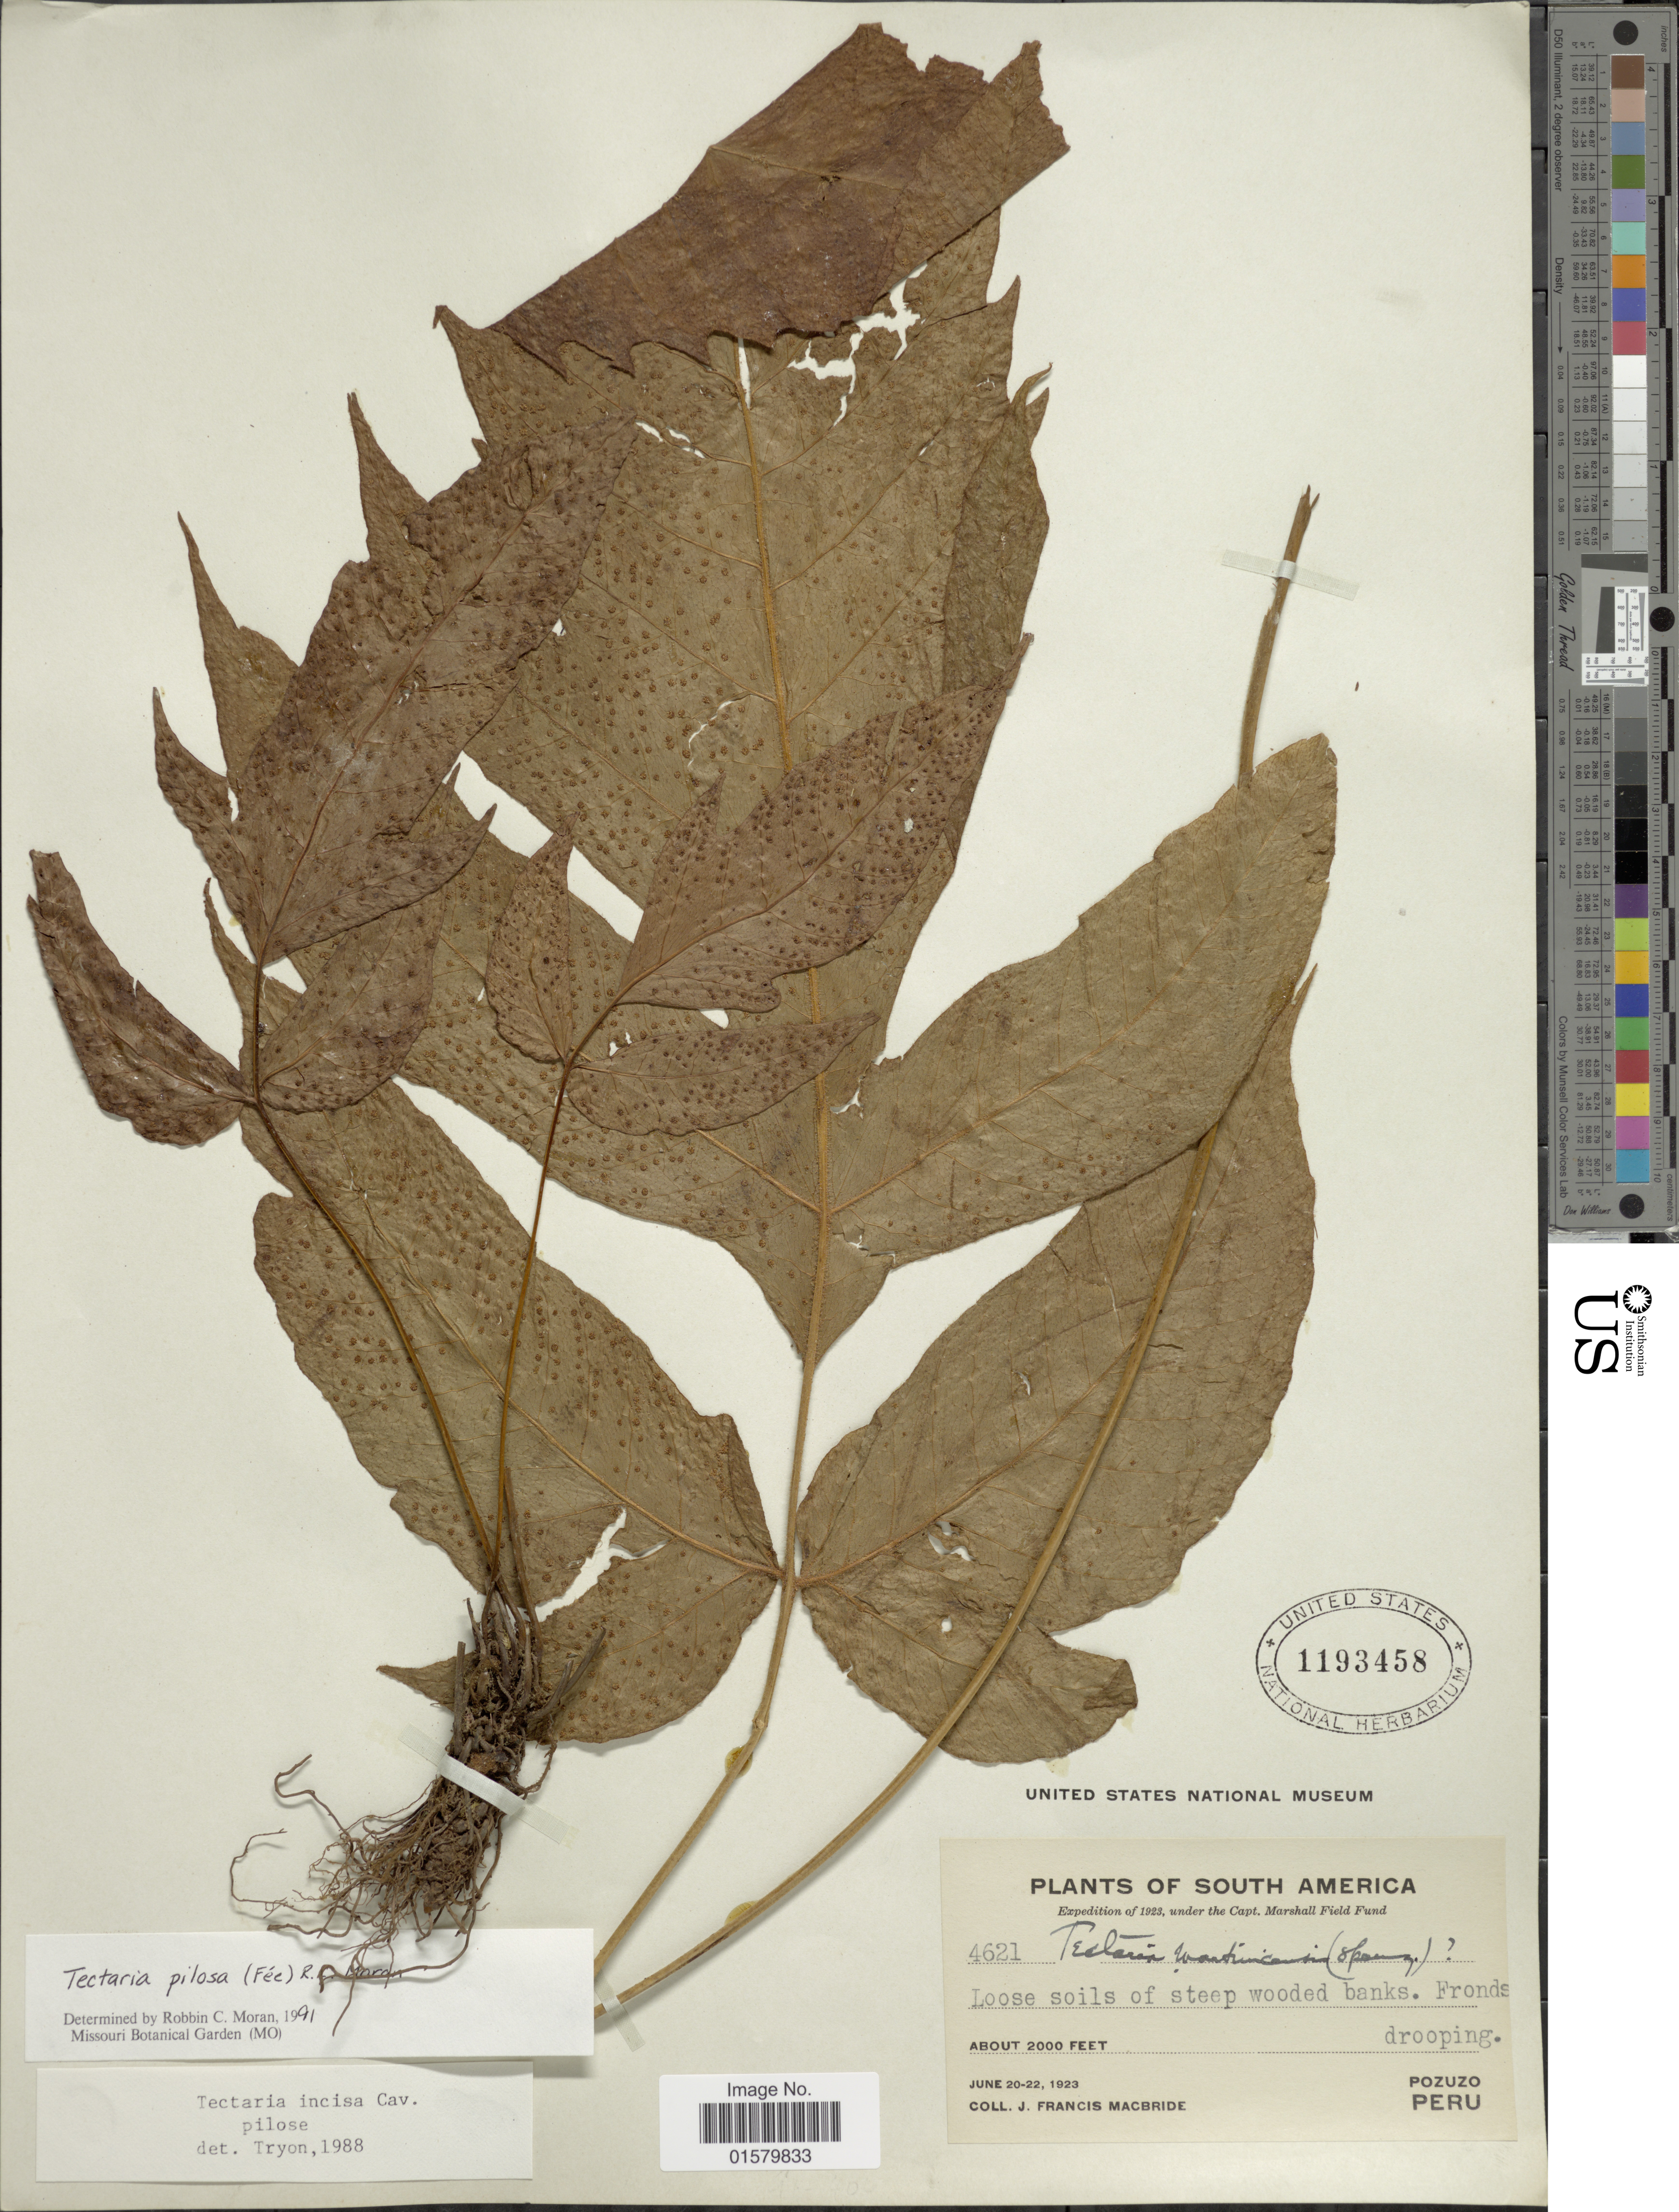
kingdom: Plantae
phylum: Tracheophyta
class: Polypodiopsida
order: Polypodiales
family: Tectariaceae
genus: Tectaria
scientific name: Tectaria pilosa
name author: (Fée) Maxon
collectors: J. F. Macbride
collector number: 4621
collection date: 1923-06-20/1923-06-22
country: Peru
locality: South America, Pozuzo, Peru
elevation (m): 610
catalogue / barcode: US 1193458